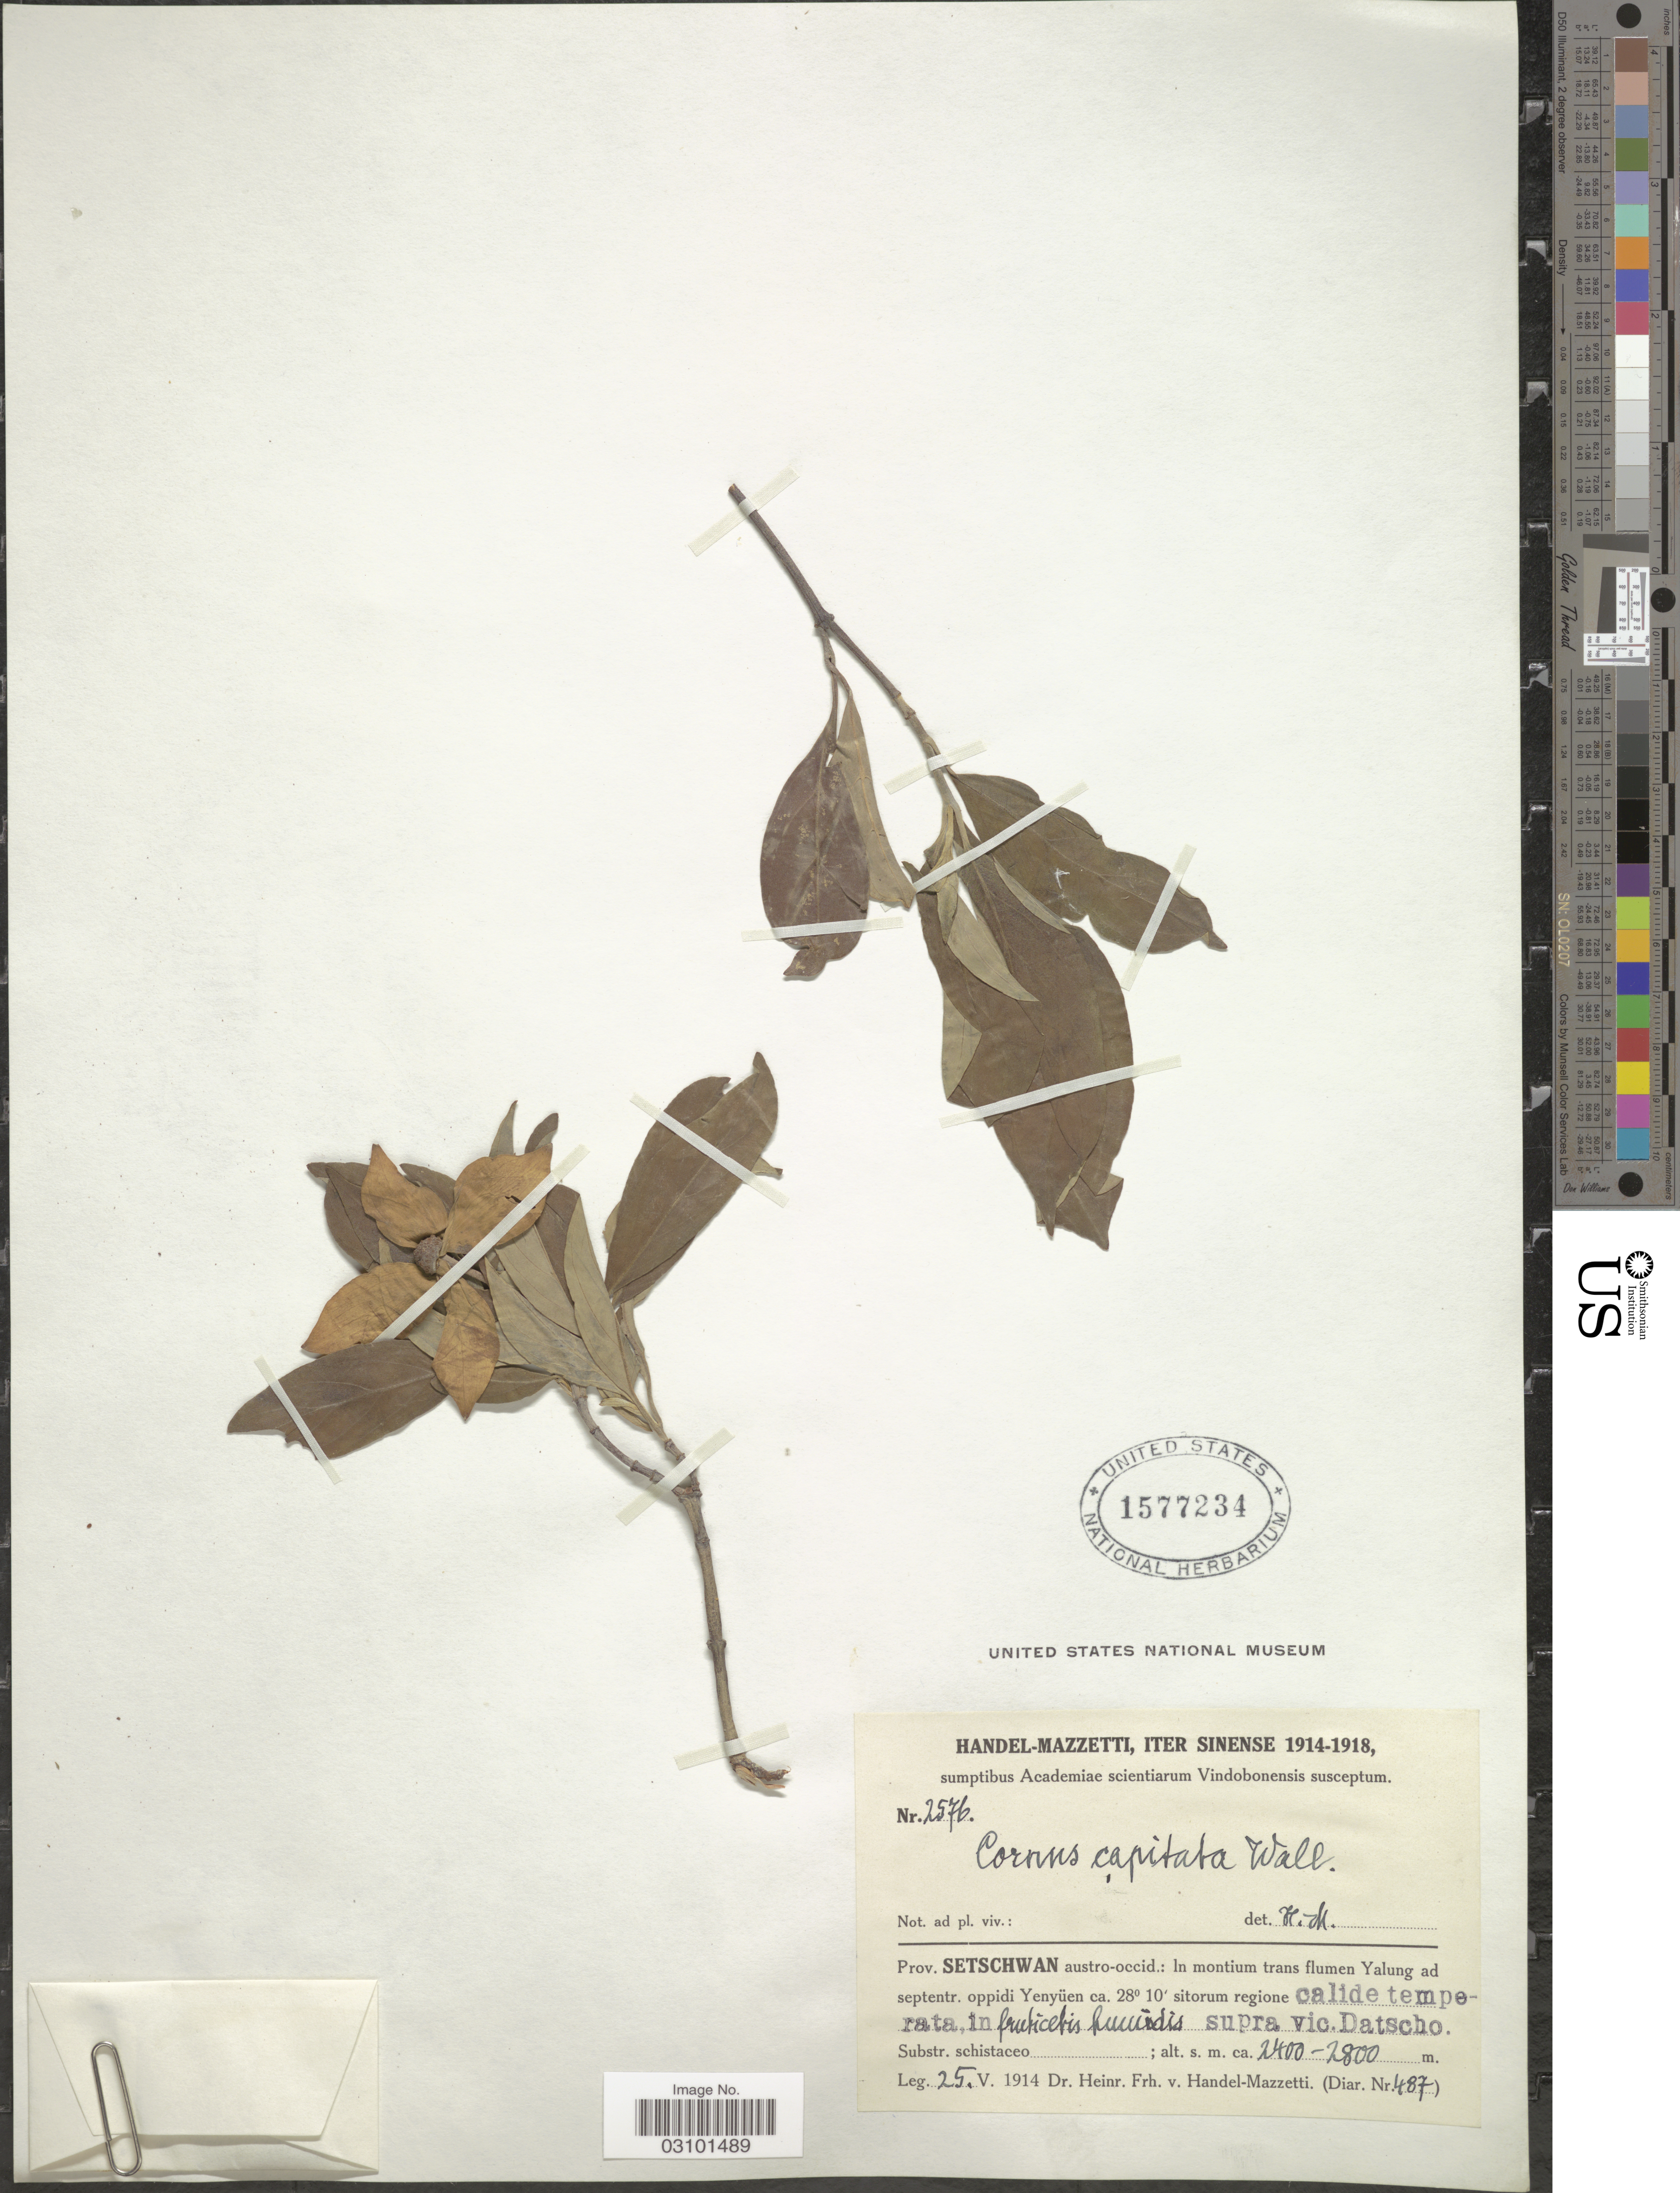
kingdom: Plantae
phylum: Tracheophyta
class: Magnoliopsida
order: Cornales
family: Cornaceae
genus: Cornus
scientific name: Cornus capitata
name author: Wall.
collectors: H. Handel-Mazzetti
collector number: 2576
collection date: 1914-05-25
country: China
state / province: Sichuan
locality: Prov. Setschwan austro-occid.: In montium trans flumen Yalung ad septentr. oppidi Yenyüen ca. 28°10'sitorum regione calide temperata, in fruticetis humidis supra vic. Datscho.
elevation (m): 2400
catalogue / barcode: US 1577234